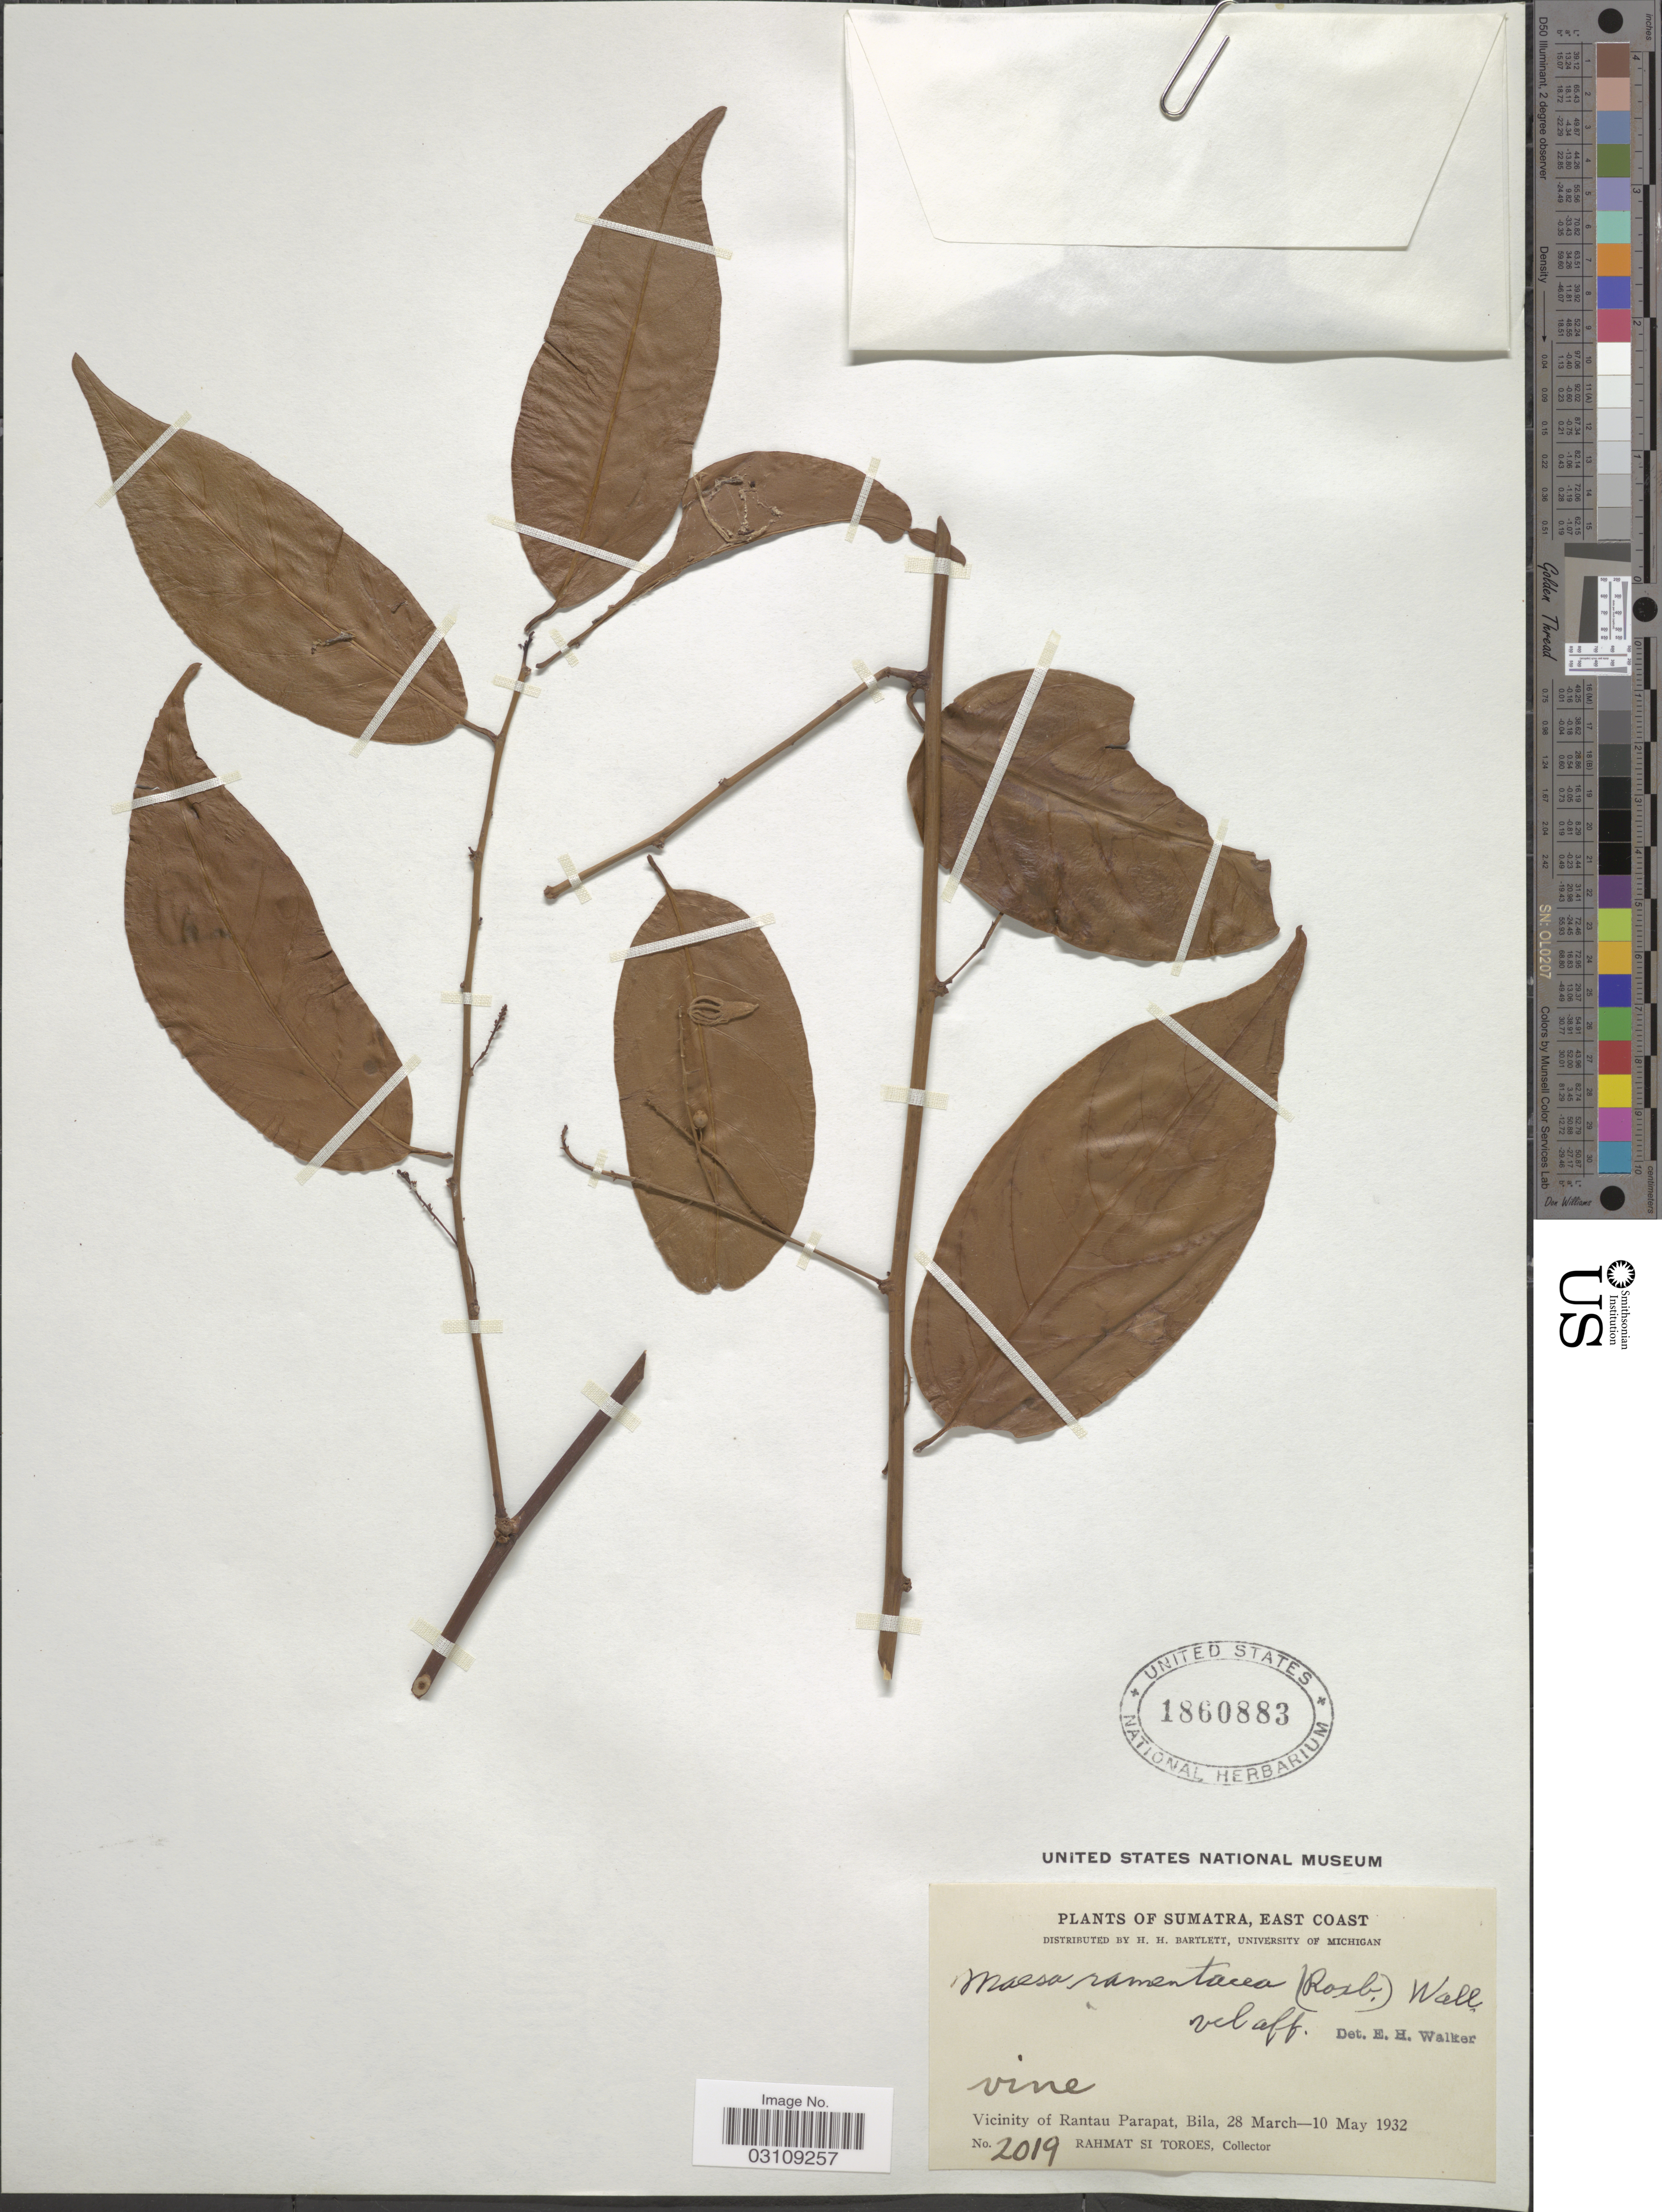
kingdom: Plantae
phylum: Tracheophyta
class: Magnoliopsida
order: Ericales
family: Primulaceae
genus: Maesa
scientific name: Maesa ramentacea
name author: (Roxb.) A. DC.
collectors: Rahmat Si Boeea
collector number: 2019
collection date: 1932-03-28/1932-05-10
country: Indonesia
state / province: Sumatra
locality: East Coast. Vicinity of Rantau Parapat, Bila.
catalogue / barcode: US 1860883